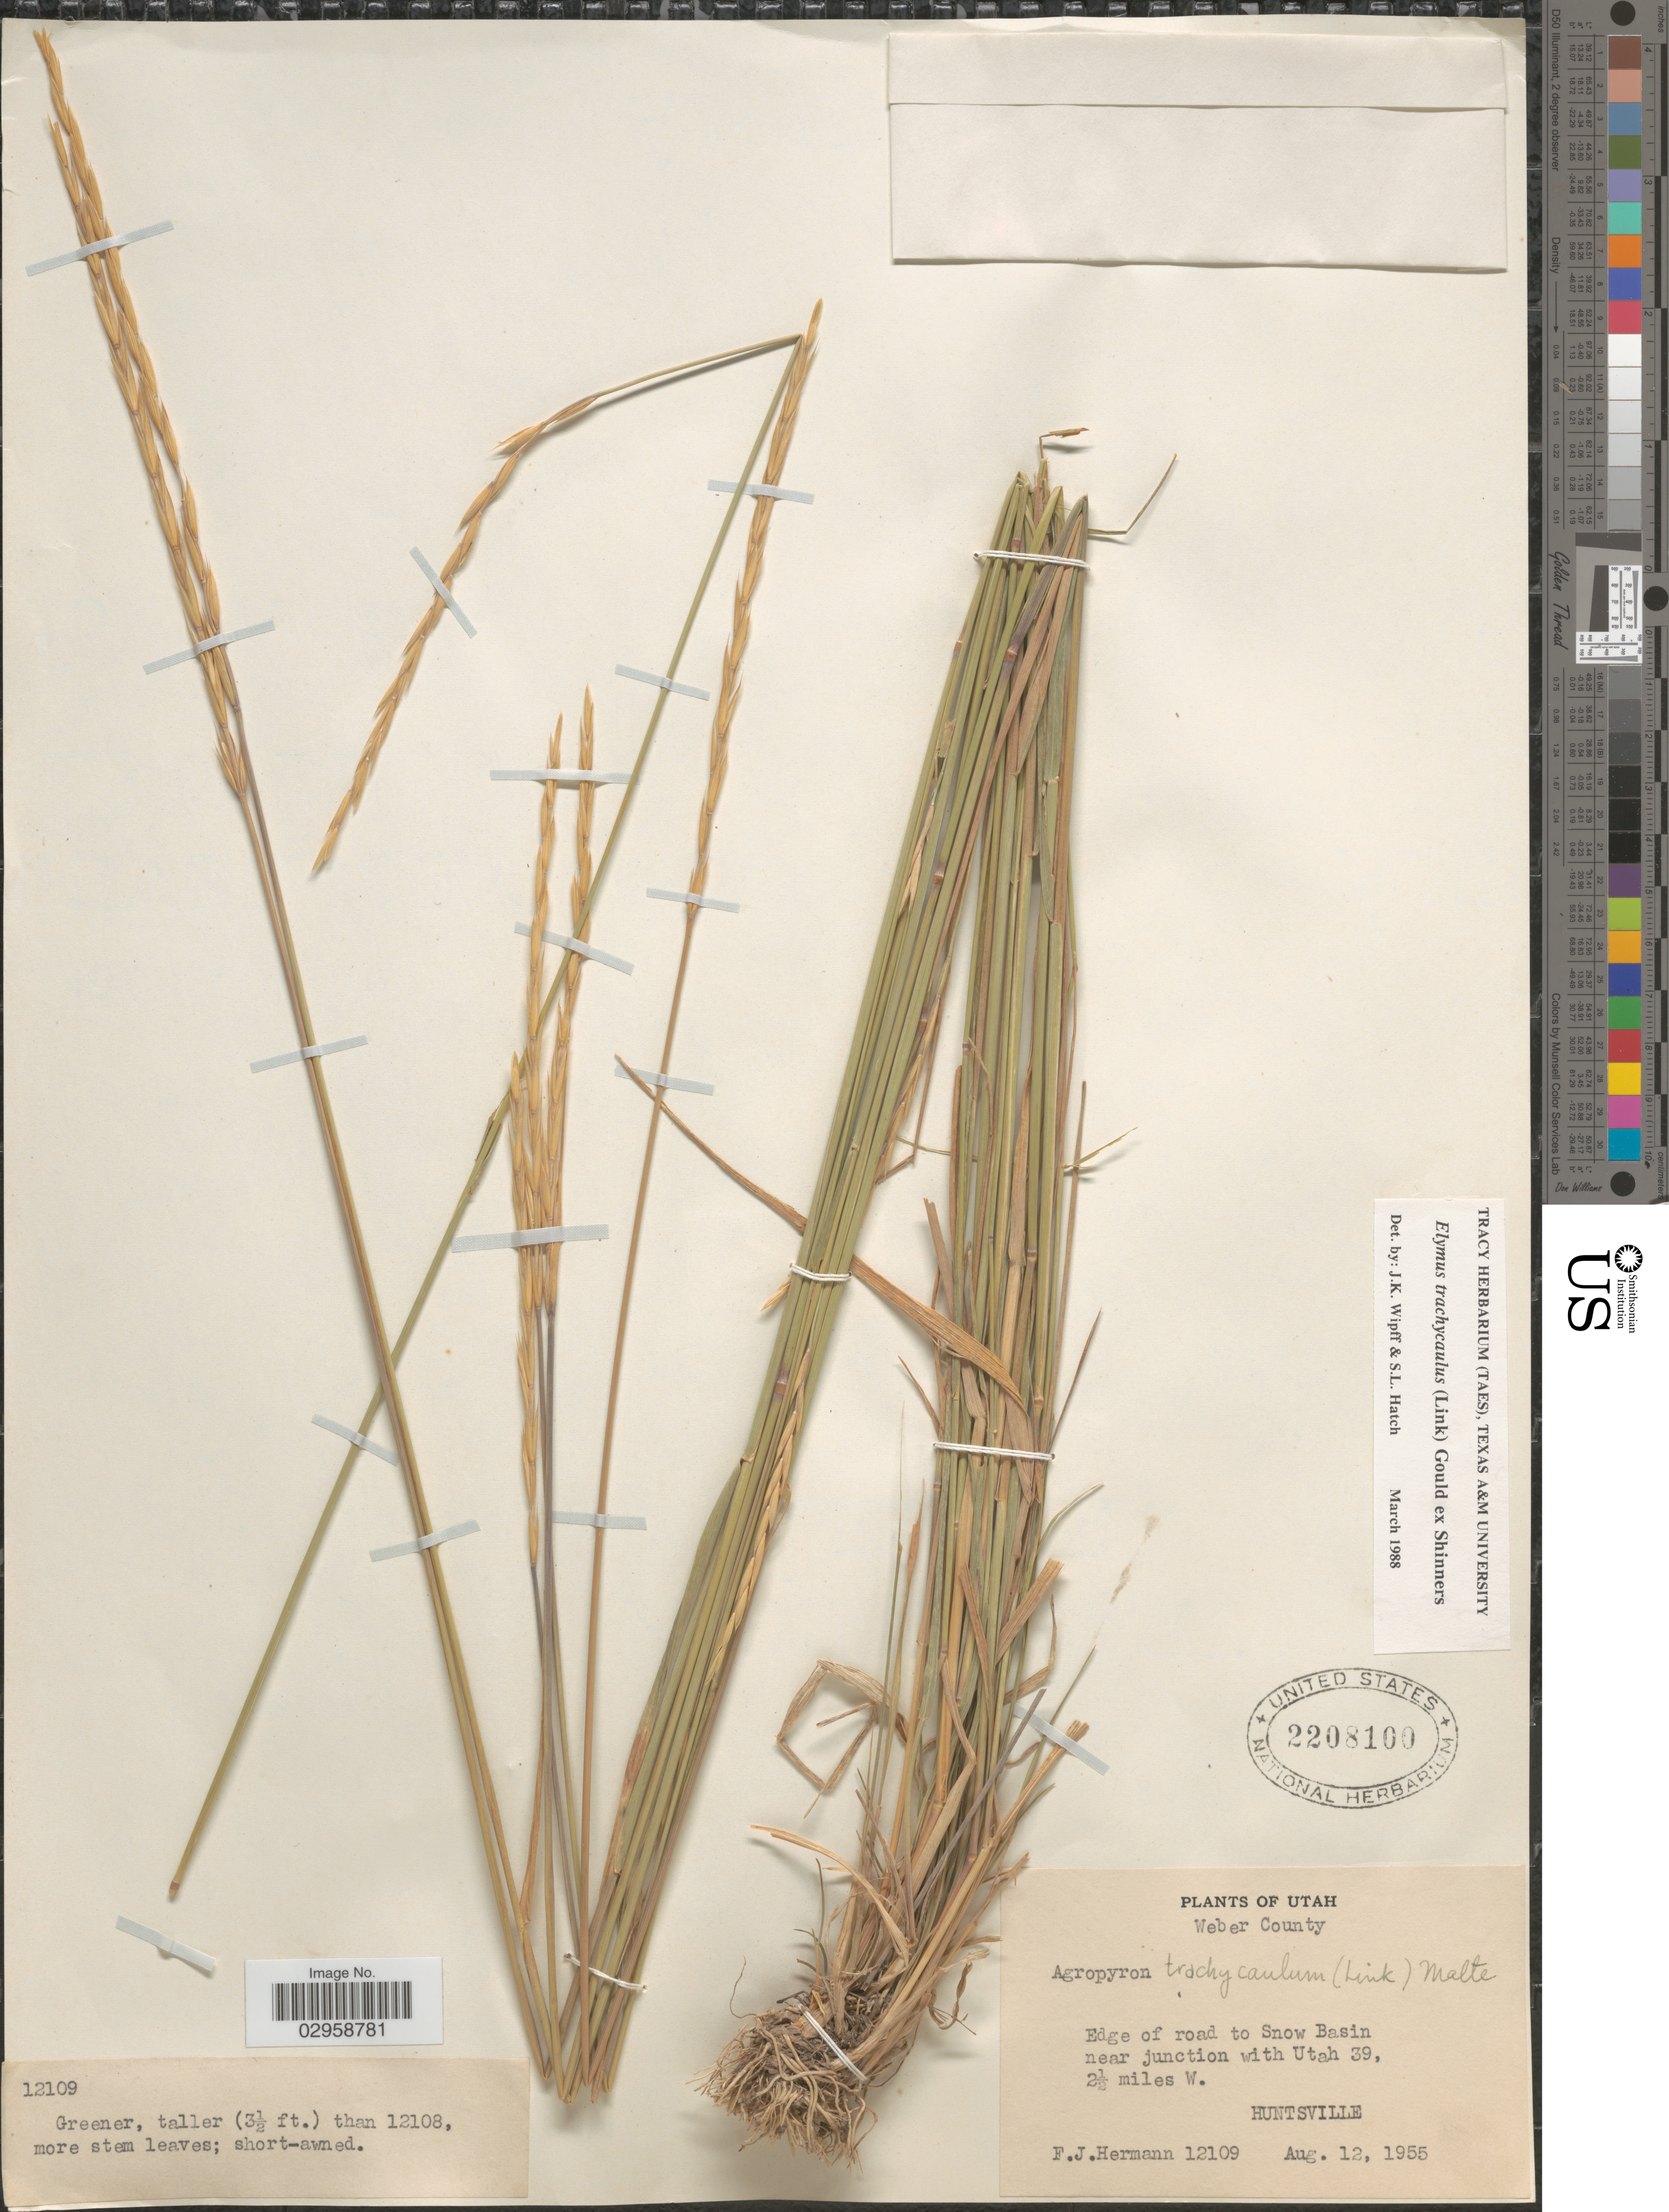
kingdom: Plantae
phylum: Tracheophyta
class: Liliopsida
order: Poales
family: Poaceae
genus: Elymus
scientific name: Elymus trachycaulus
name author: (Link) Gould ex Shinners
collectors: F. J. Hermann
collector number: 12109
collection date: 1955-08-12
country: United States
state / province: Utah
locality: Weber County. Edge of road to Snow Basin near junction with Utah 39, 2½ miles W. Huntsville.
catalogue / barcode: US 2208100